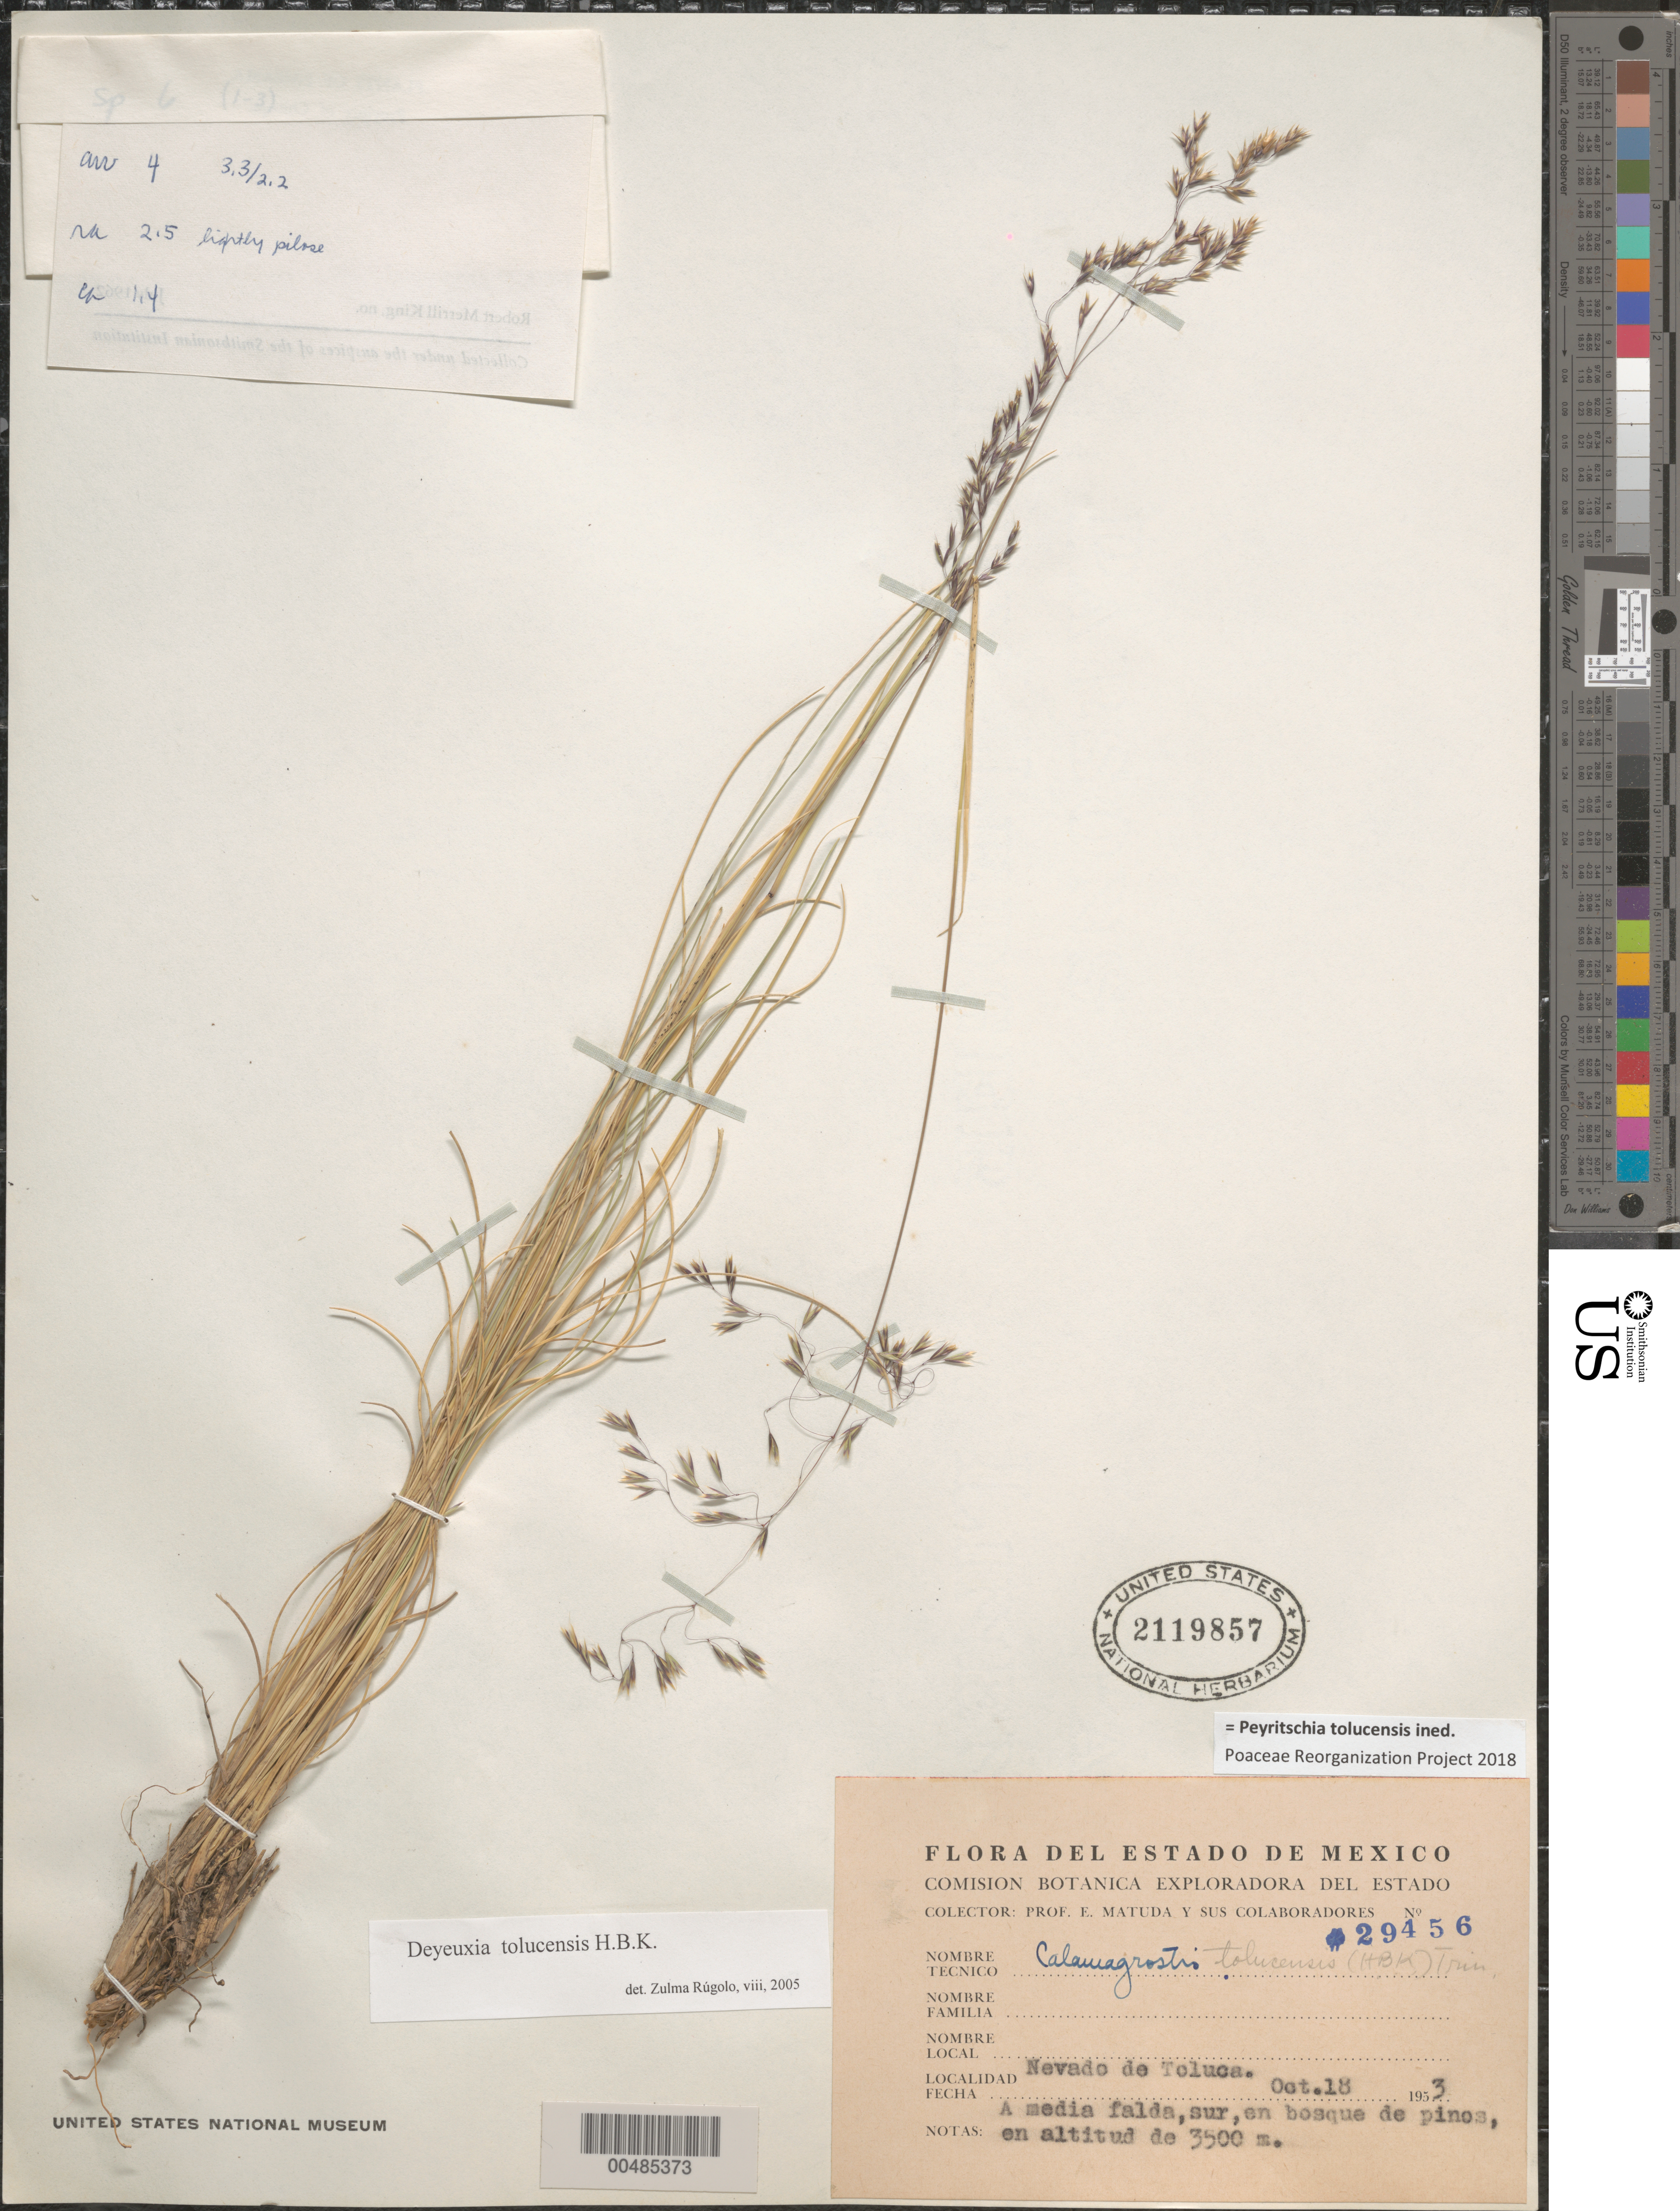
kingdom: Plantae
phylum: Tracheophyta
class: Liliopsida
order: Poales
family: Poaceae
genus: Peyritschia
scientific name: Peyritschia tolucensis ined.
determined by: Poaceae Reorganization Project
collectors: E. Matuda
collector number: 29456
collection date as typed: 18 Oct 1953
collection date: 1953-10-18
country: Mexico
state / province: México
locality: Nevado de Toluca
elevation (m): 3500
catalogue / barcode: US 2119857